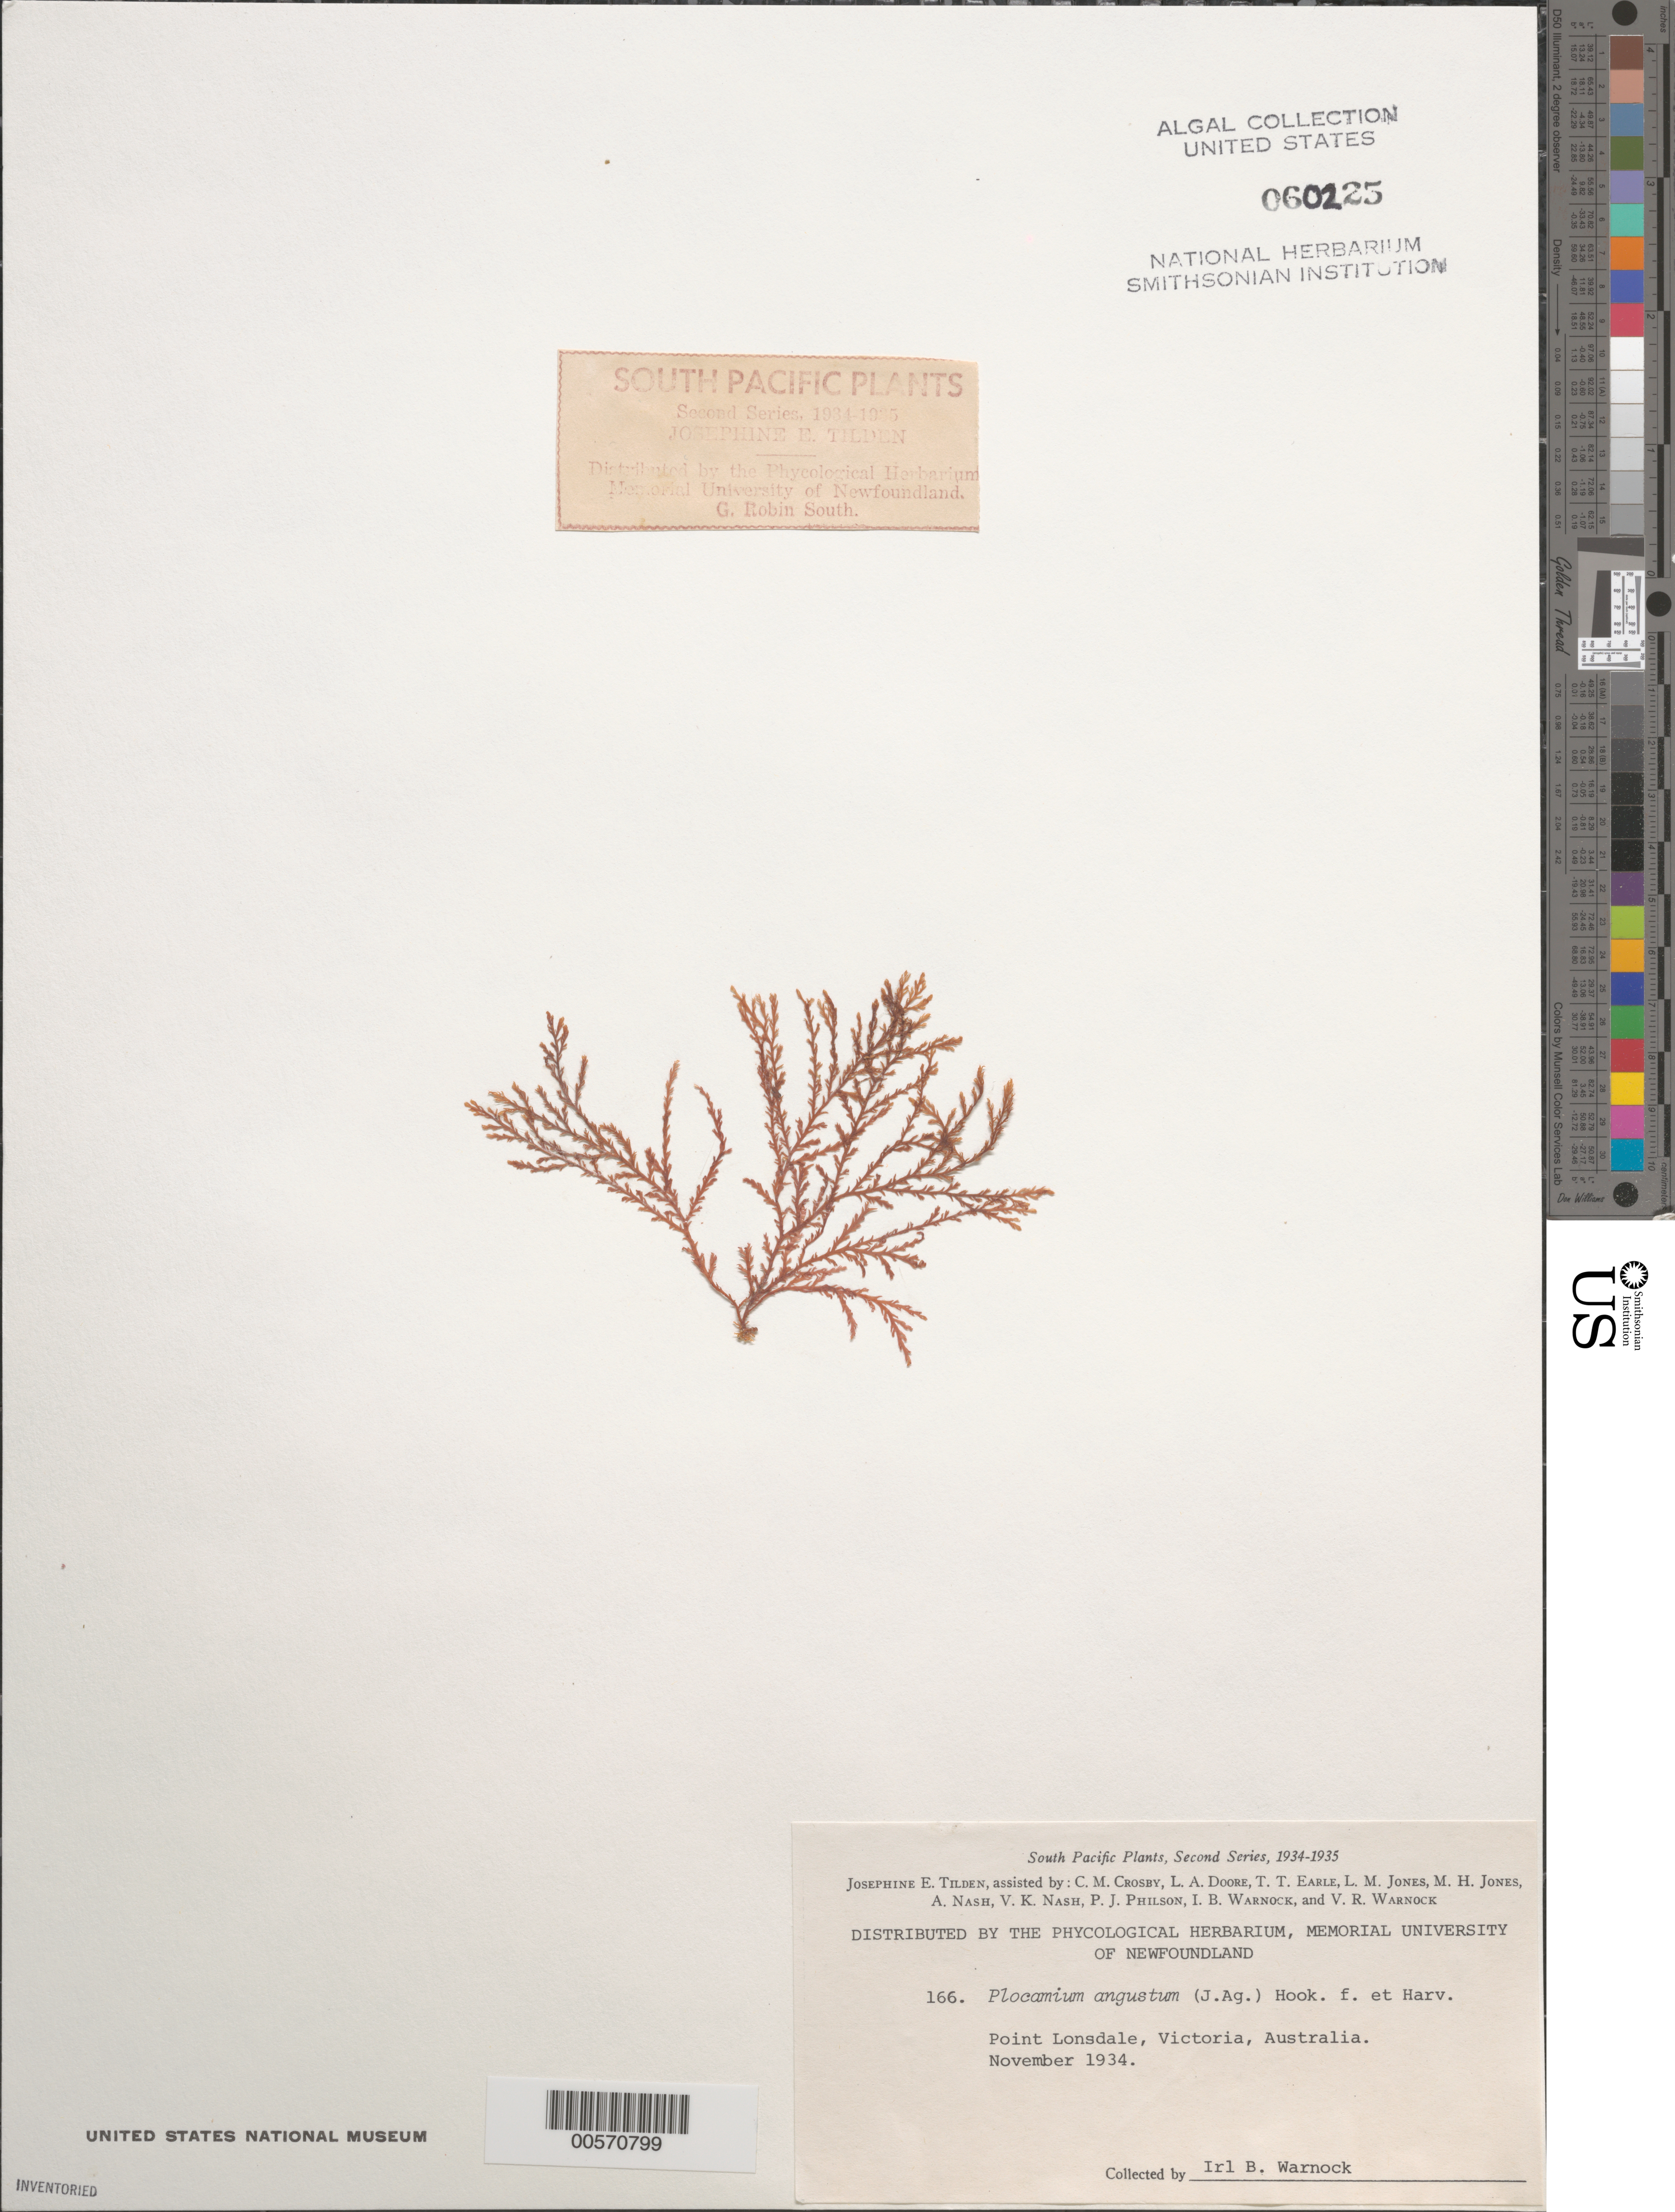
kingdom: Plantae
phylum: Rhodophyta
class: Florideophyceae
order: Plocamiales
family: Plocamiaceae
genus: Plocamium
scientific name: Plocamium angustum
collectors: I. Warnock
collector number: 166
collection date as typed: Nov 1934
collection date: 1934-11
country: Australia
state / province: Victoria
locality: Point lonsdale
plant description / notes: Tilden, South Pacific Plants, Second Series, 1934-1935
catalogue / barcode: US 60225